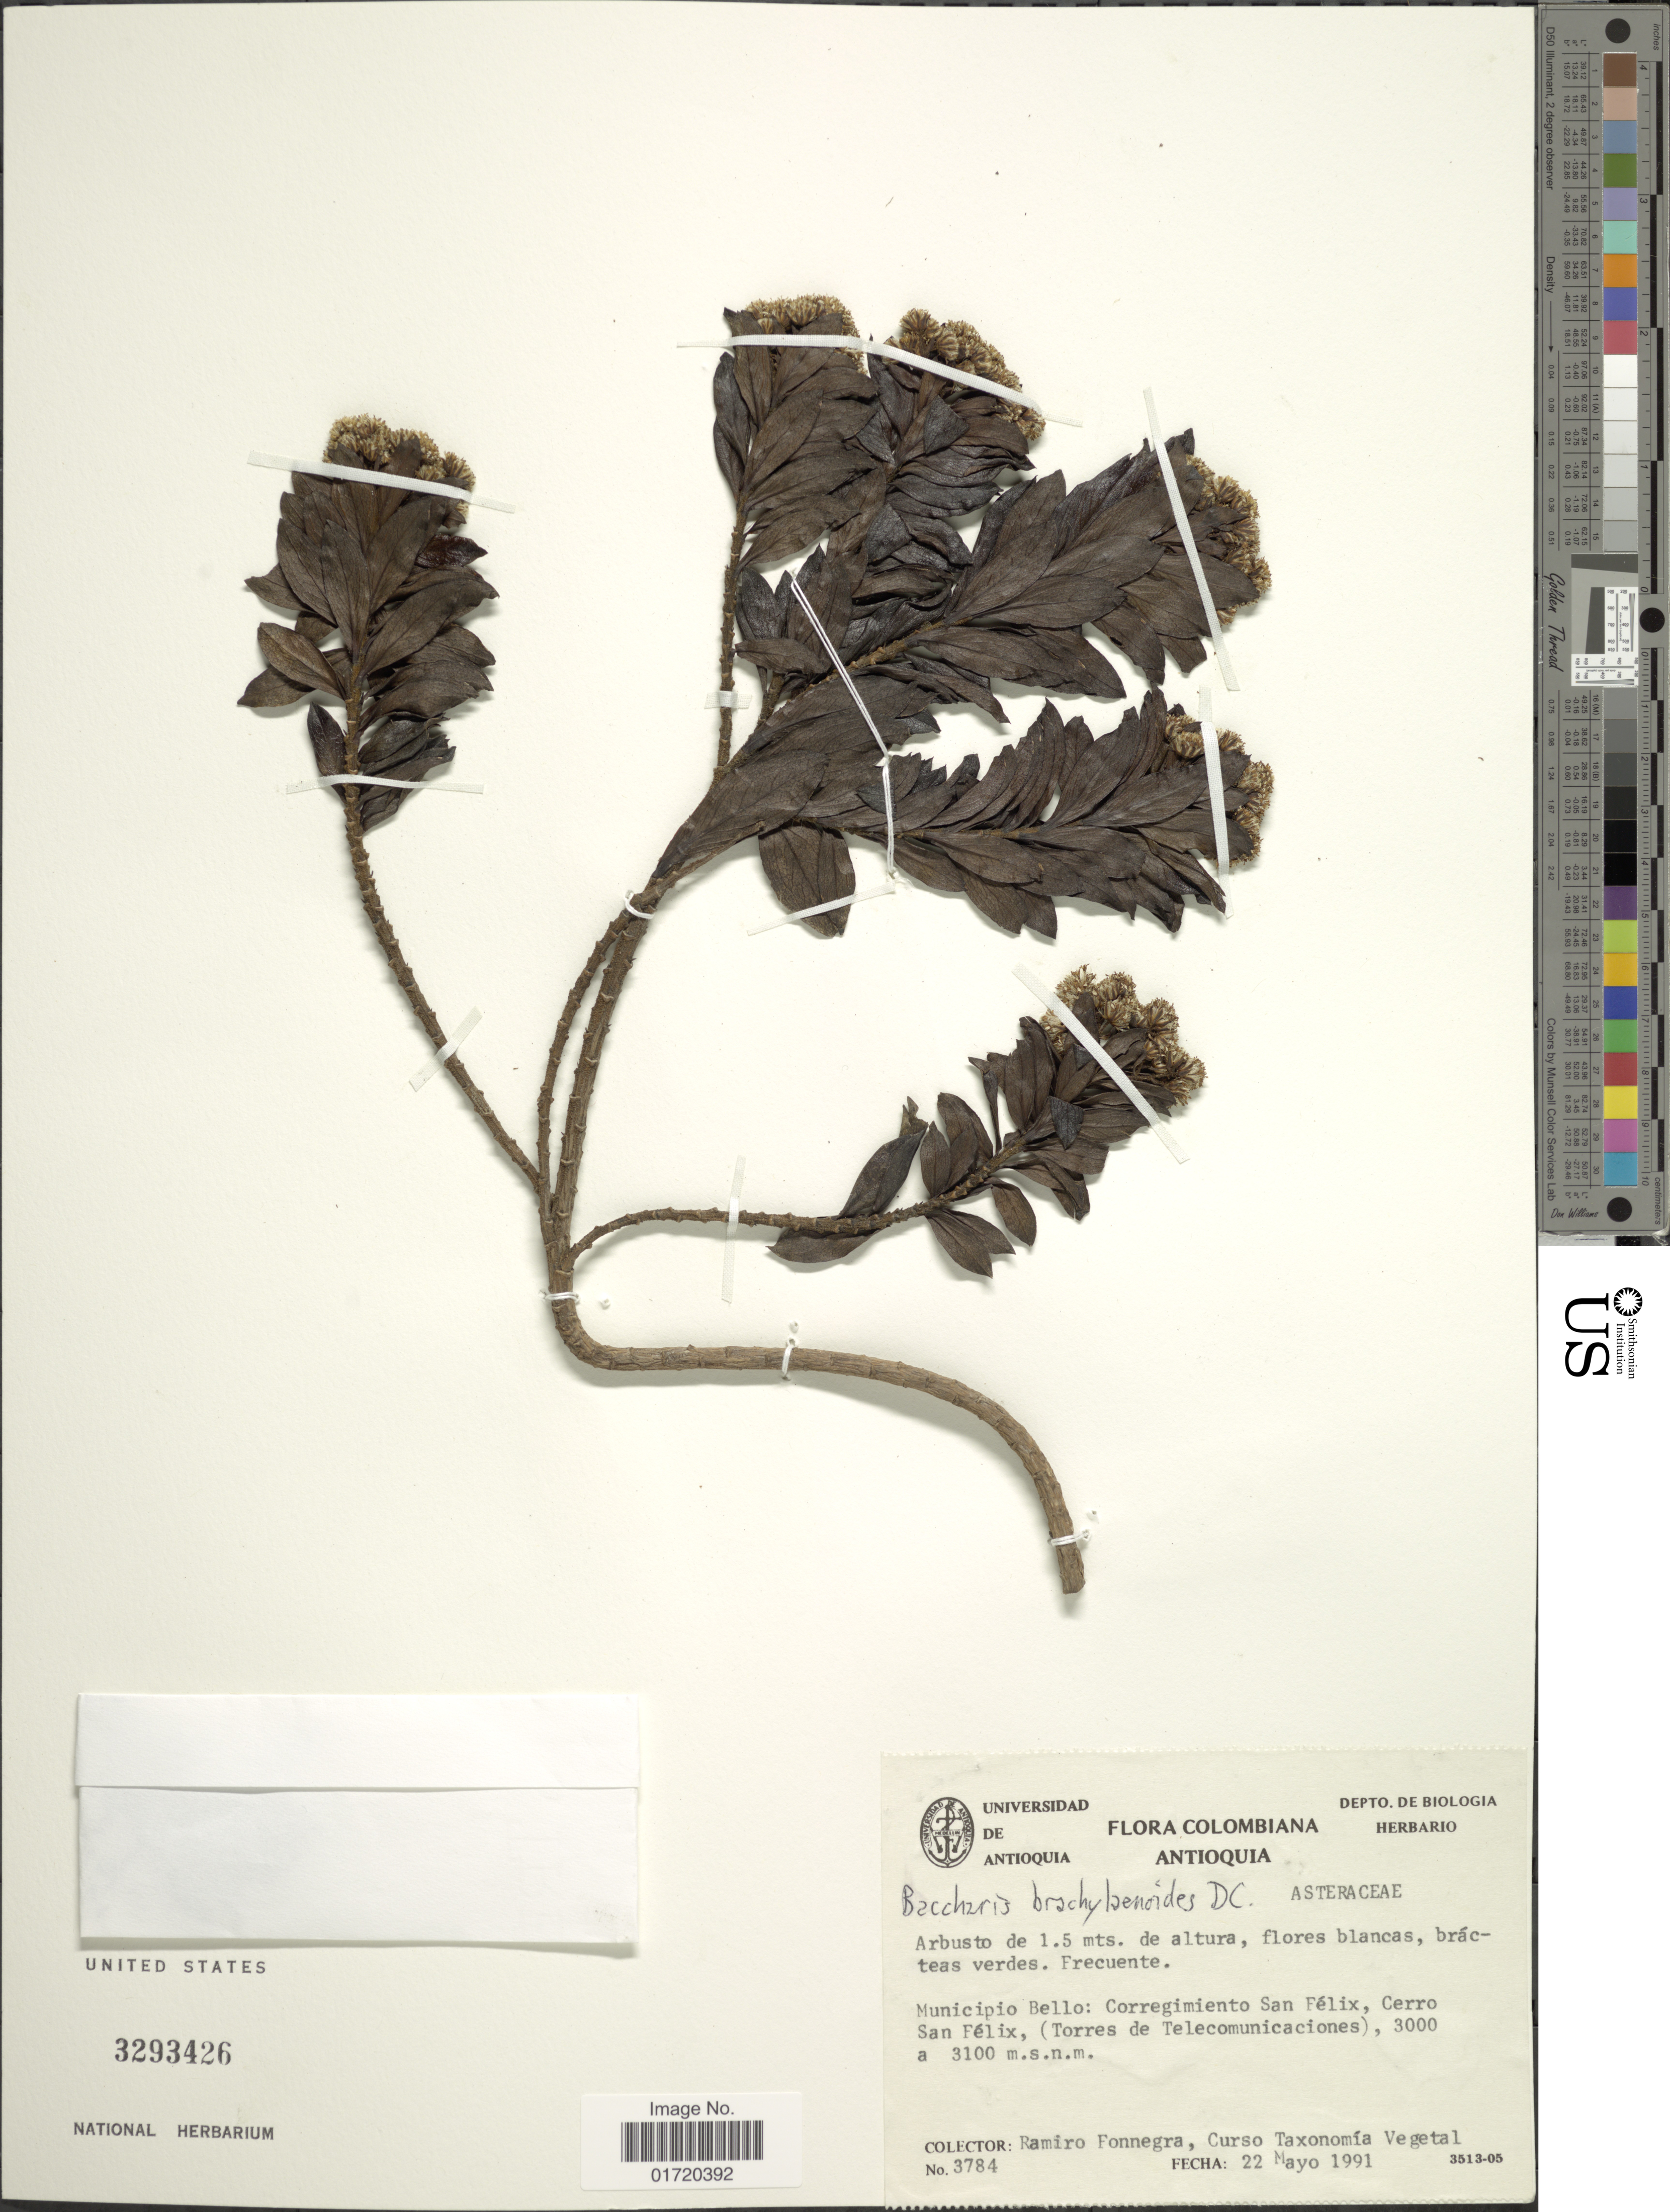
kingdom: Plantae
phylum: Tracheophyta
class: Magnoliopsida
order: Asterales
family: Asteraceae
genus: Baccharis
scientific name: Baccharis brachylaenoides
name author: DC.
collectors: R. Fonnegra & Curso taxonomía vegetal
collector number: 3784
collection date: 1991-05-22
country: Colombia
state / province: Antioquia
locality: Municipio Bello, Corregimiento San Felix, Cerro San Felix (Torres de Telecomunicaciones)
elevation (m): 3000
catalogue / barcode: US 3293426